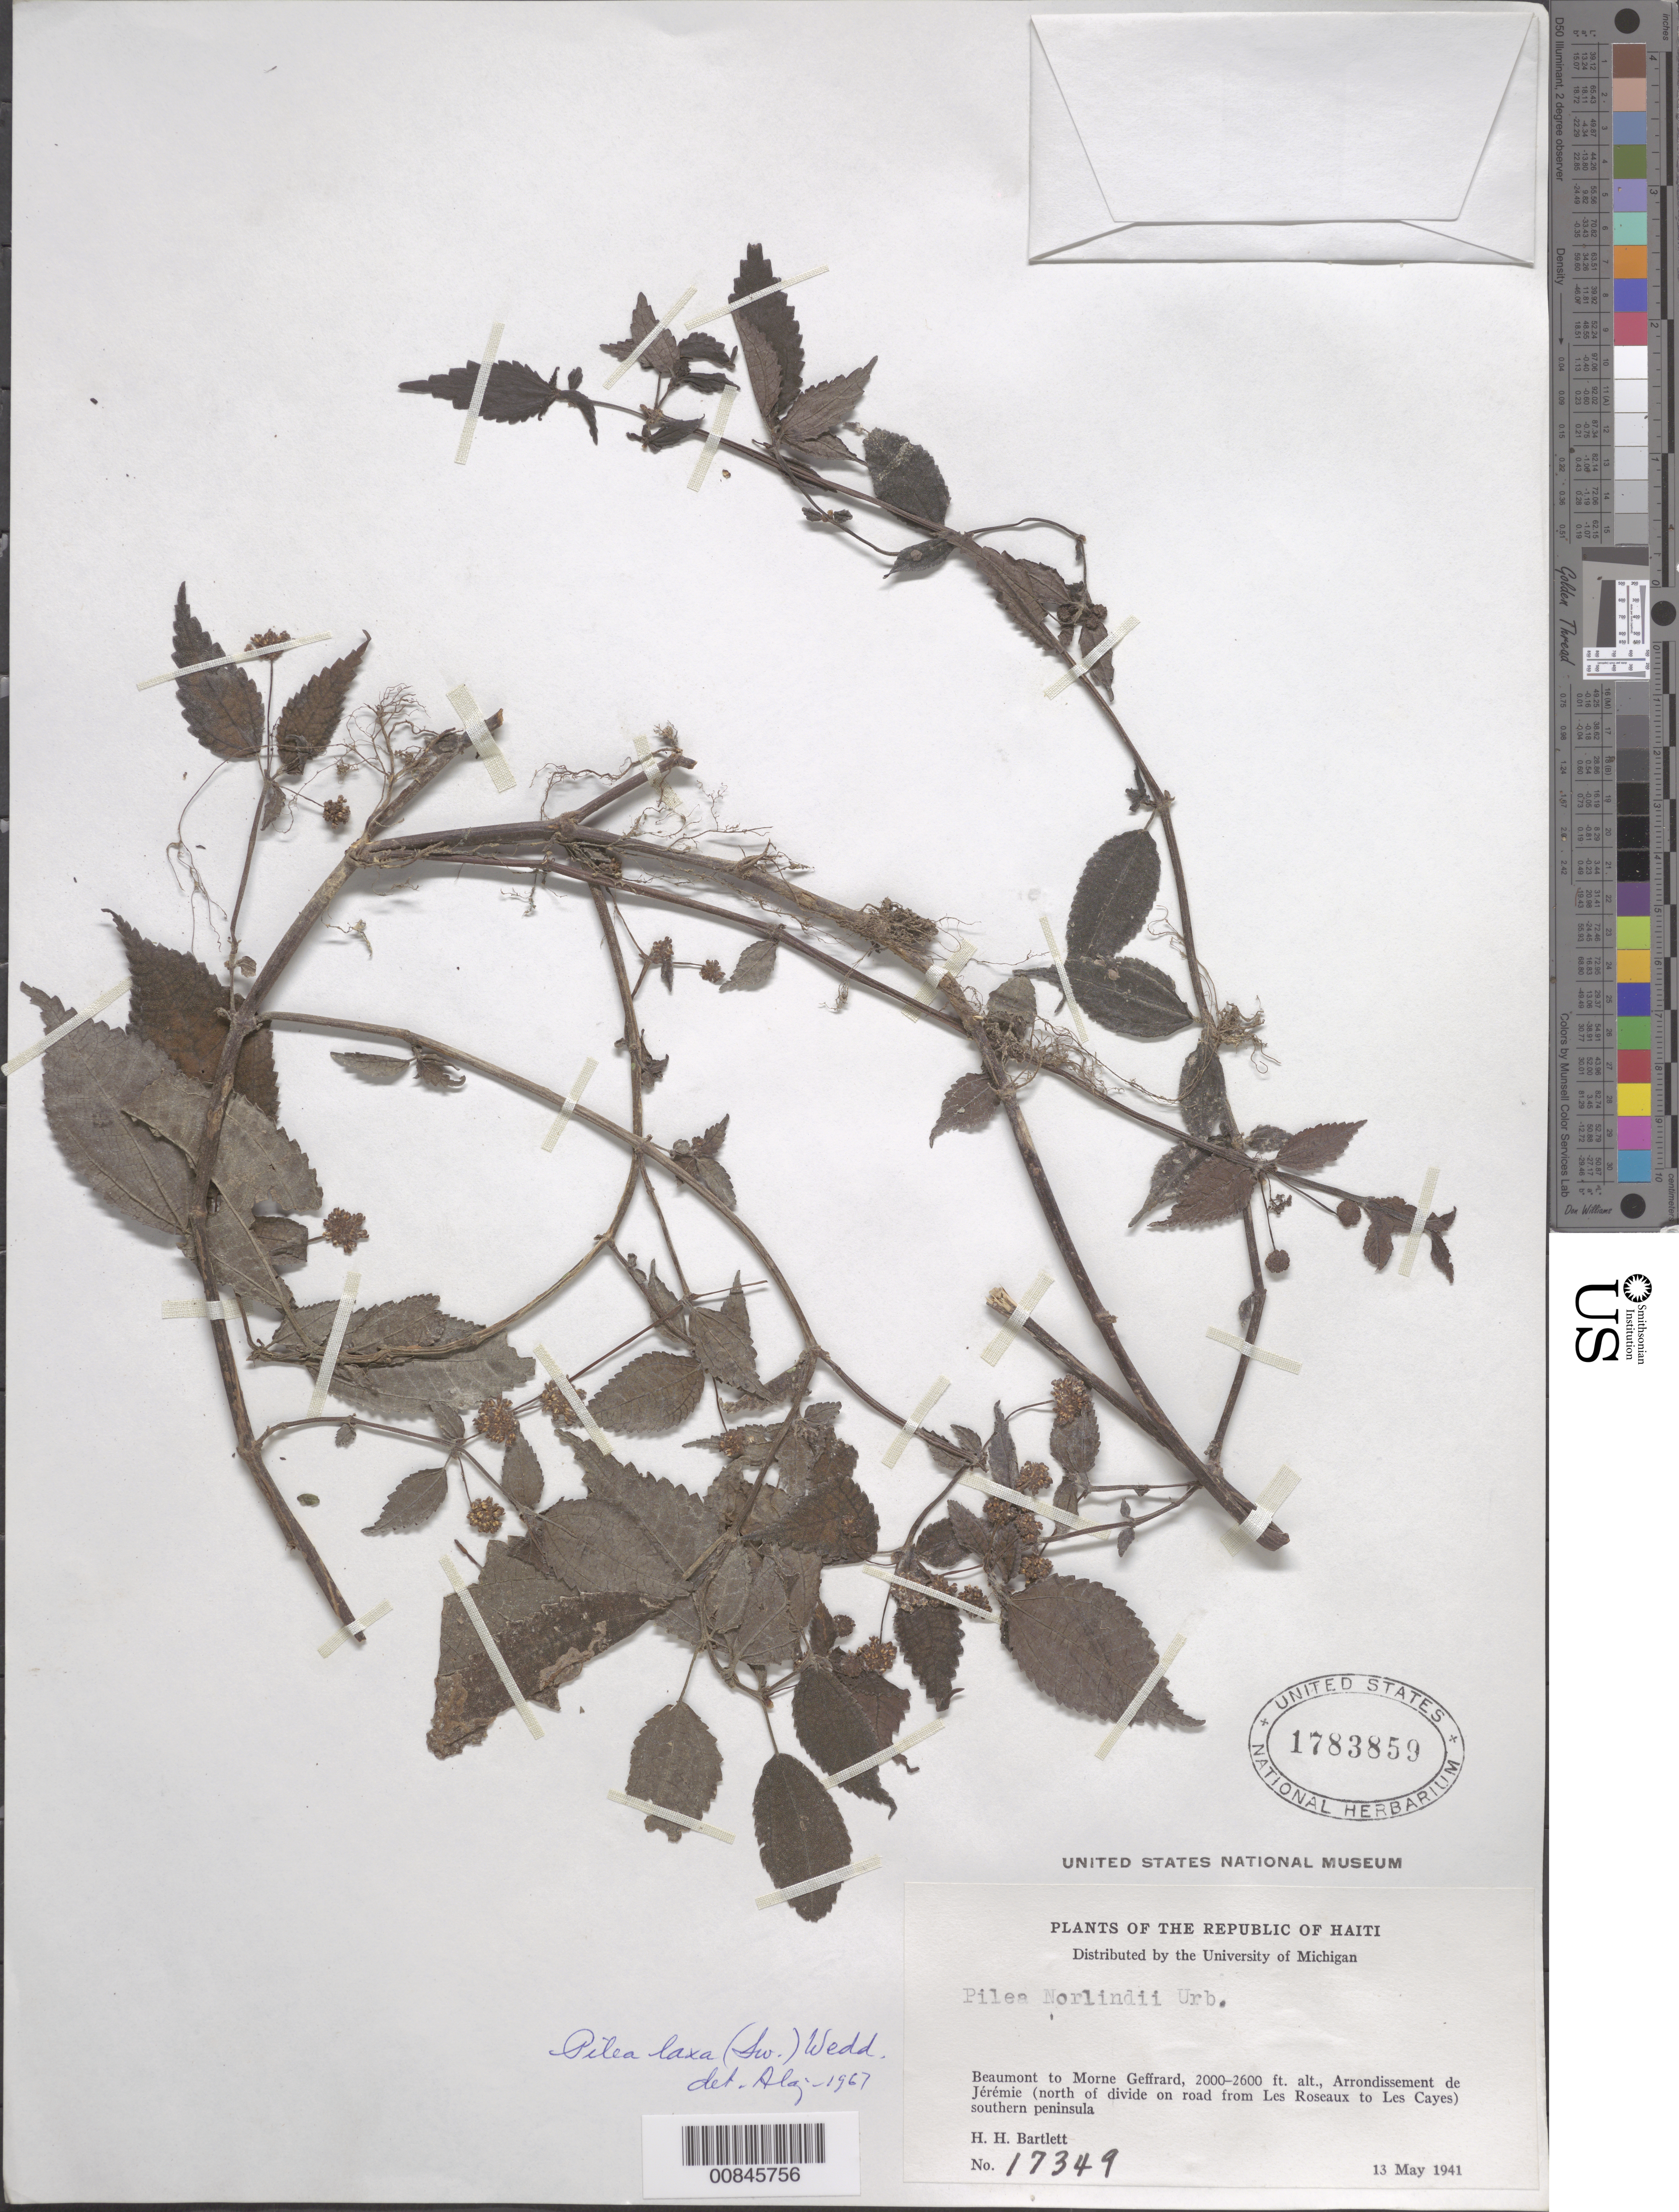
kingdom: Plantae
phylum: Tracheophyta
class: Magnoliopsida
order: Rosales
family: Urticaceae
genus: Pilea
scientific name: Pilea laxa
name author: (Sw.) Wedd.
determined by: Liogier, Alain H.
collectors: H. H. Bartlett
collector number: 17349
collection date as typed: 13 May 1941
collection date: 1941-05-13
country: Haiti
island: Hispaniola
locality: Beaumont to Morne Geffrard. Arrondissement de Jérémie (north of divide on road from Les Roseaux to Les Cayes) southern peninsula.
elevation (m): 610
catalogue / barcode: US 1783859